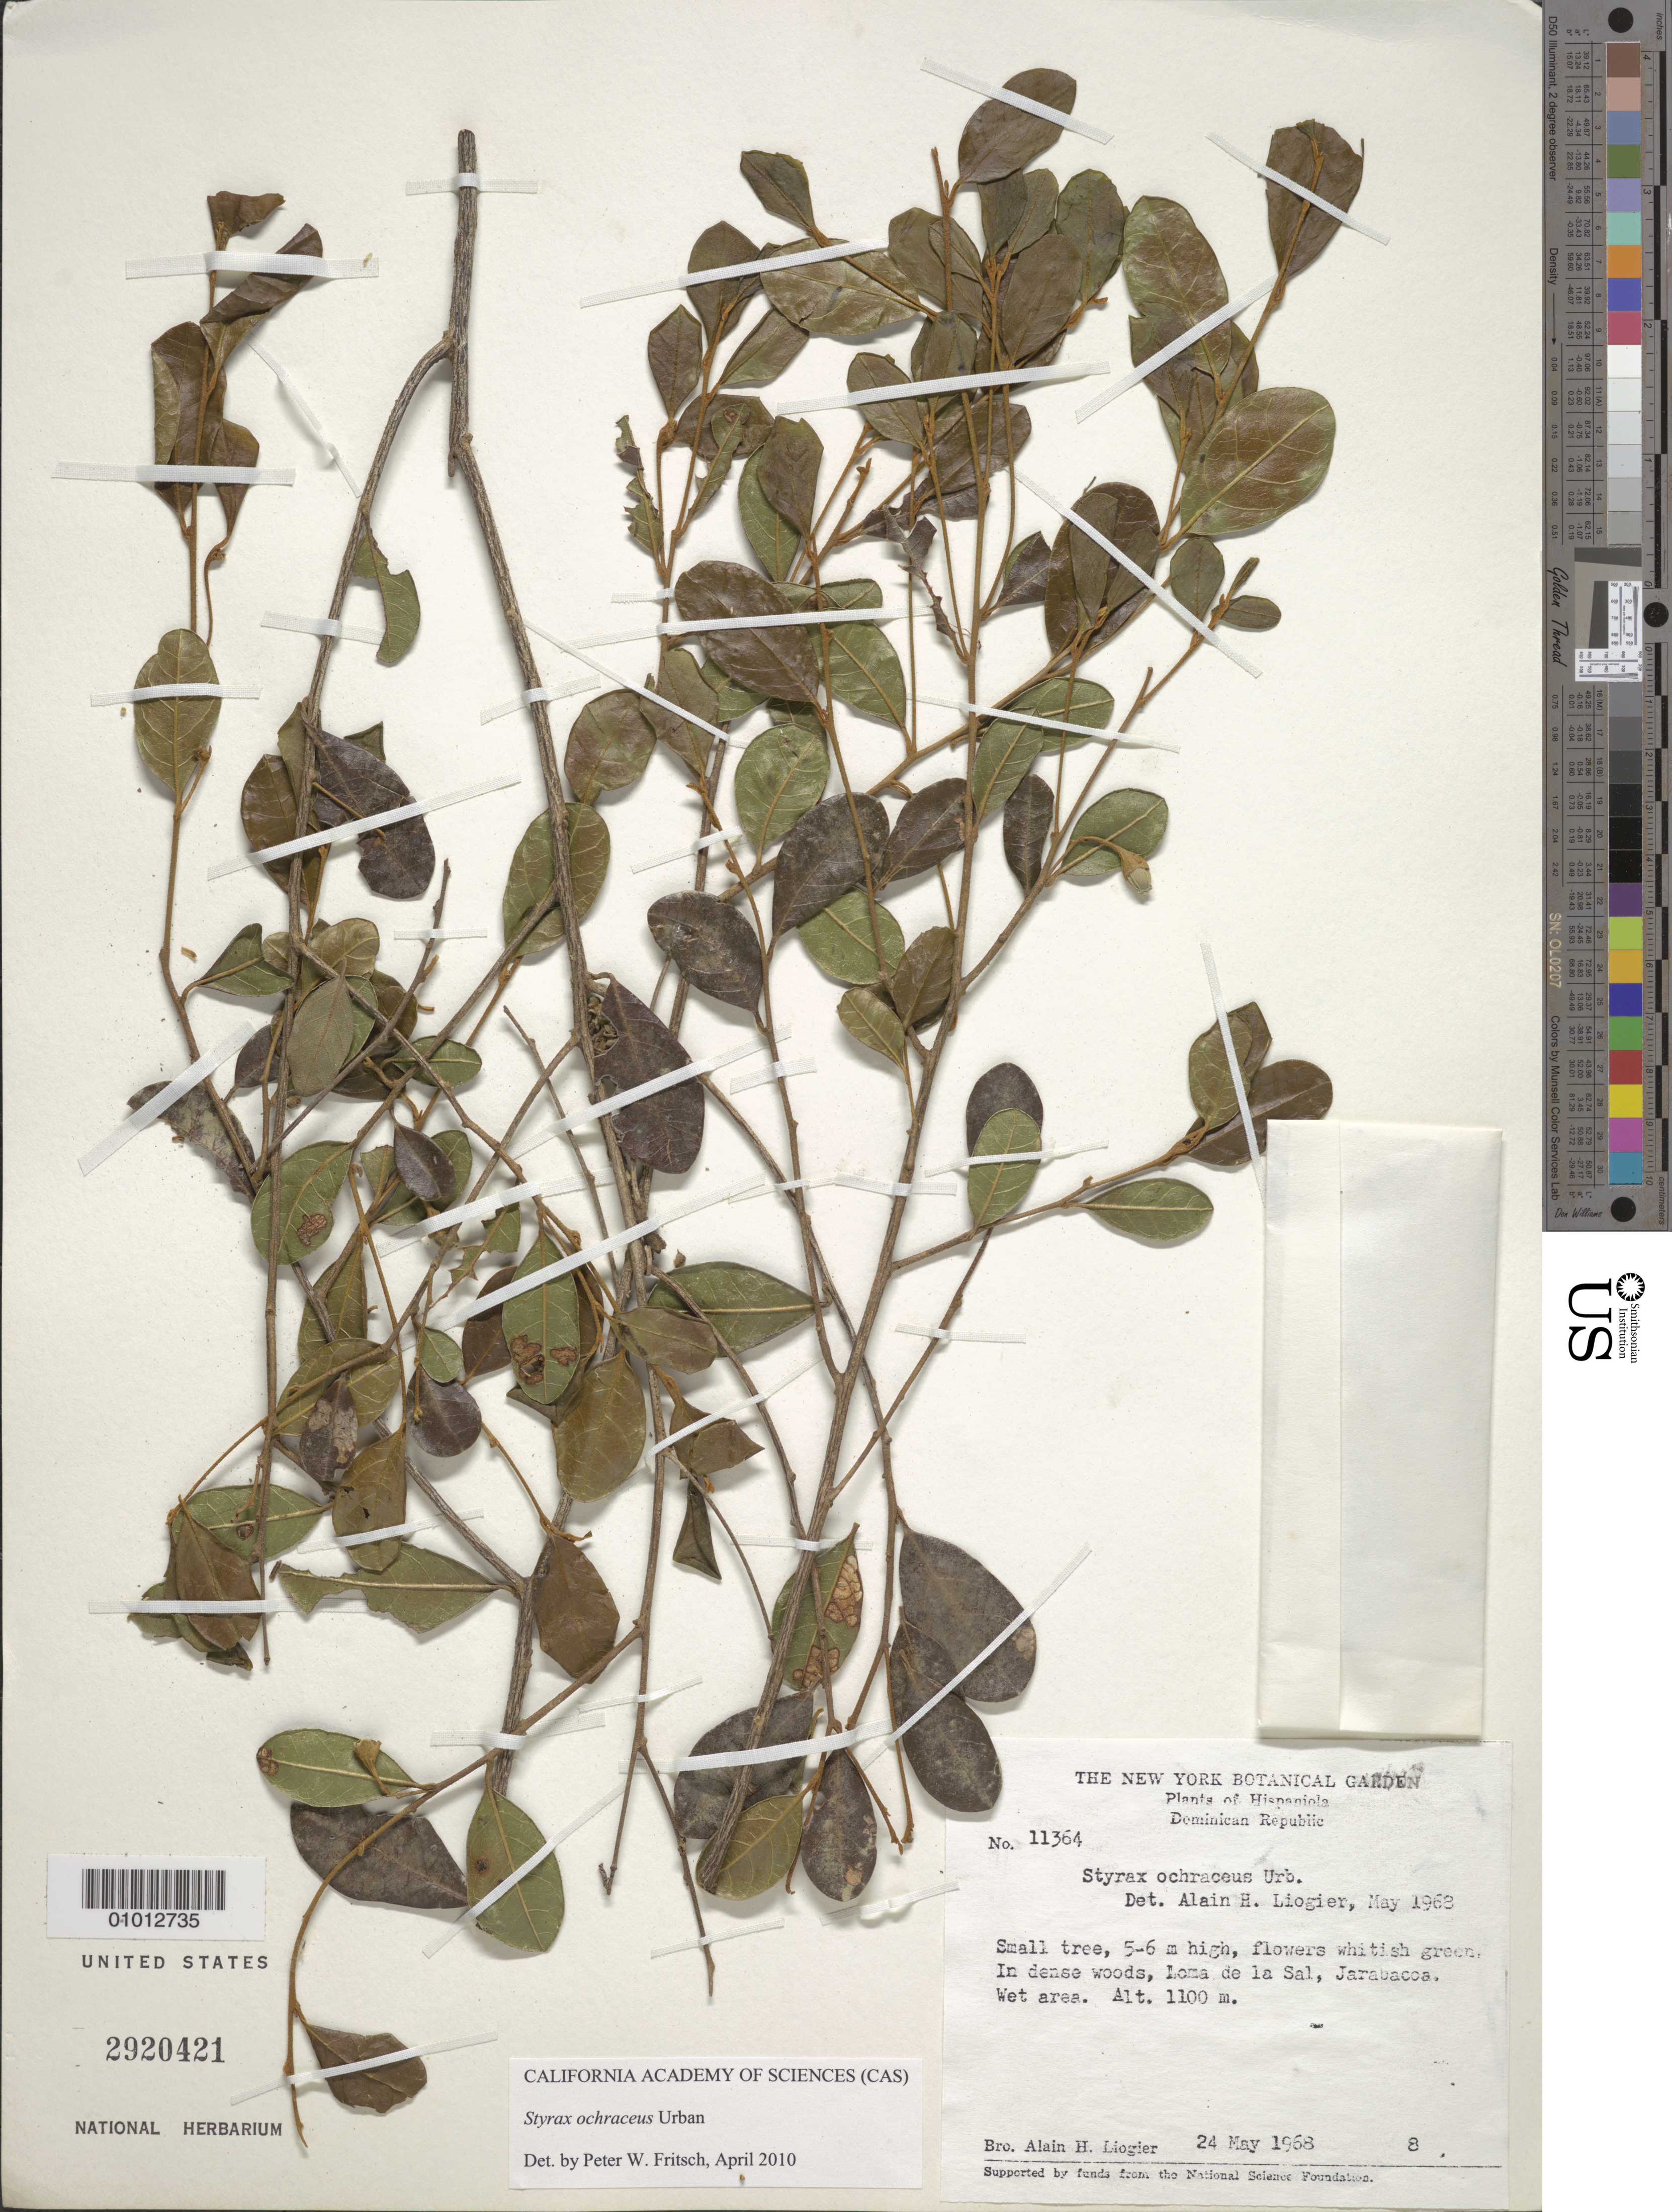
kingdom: Plantae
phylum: Tracheophyta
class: Magnoliopsida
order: Ericales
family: Styracaceae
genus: Styrax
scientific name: Styrax ochraceus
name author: Urb.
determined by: Fritsch, Peter W.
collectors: A. H. Liogier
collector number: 11364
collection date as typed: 24 May 1968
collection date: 1968-05-24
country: Dominican Republic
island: Hispaniola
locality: Loma de la Sal, Jarabacca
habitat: In dense woods, wet area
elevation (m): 1100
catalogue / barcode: US 2920421